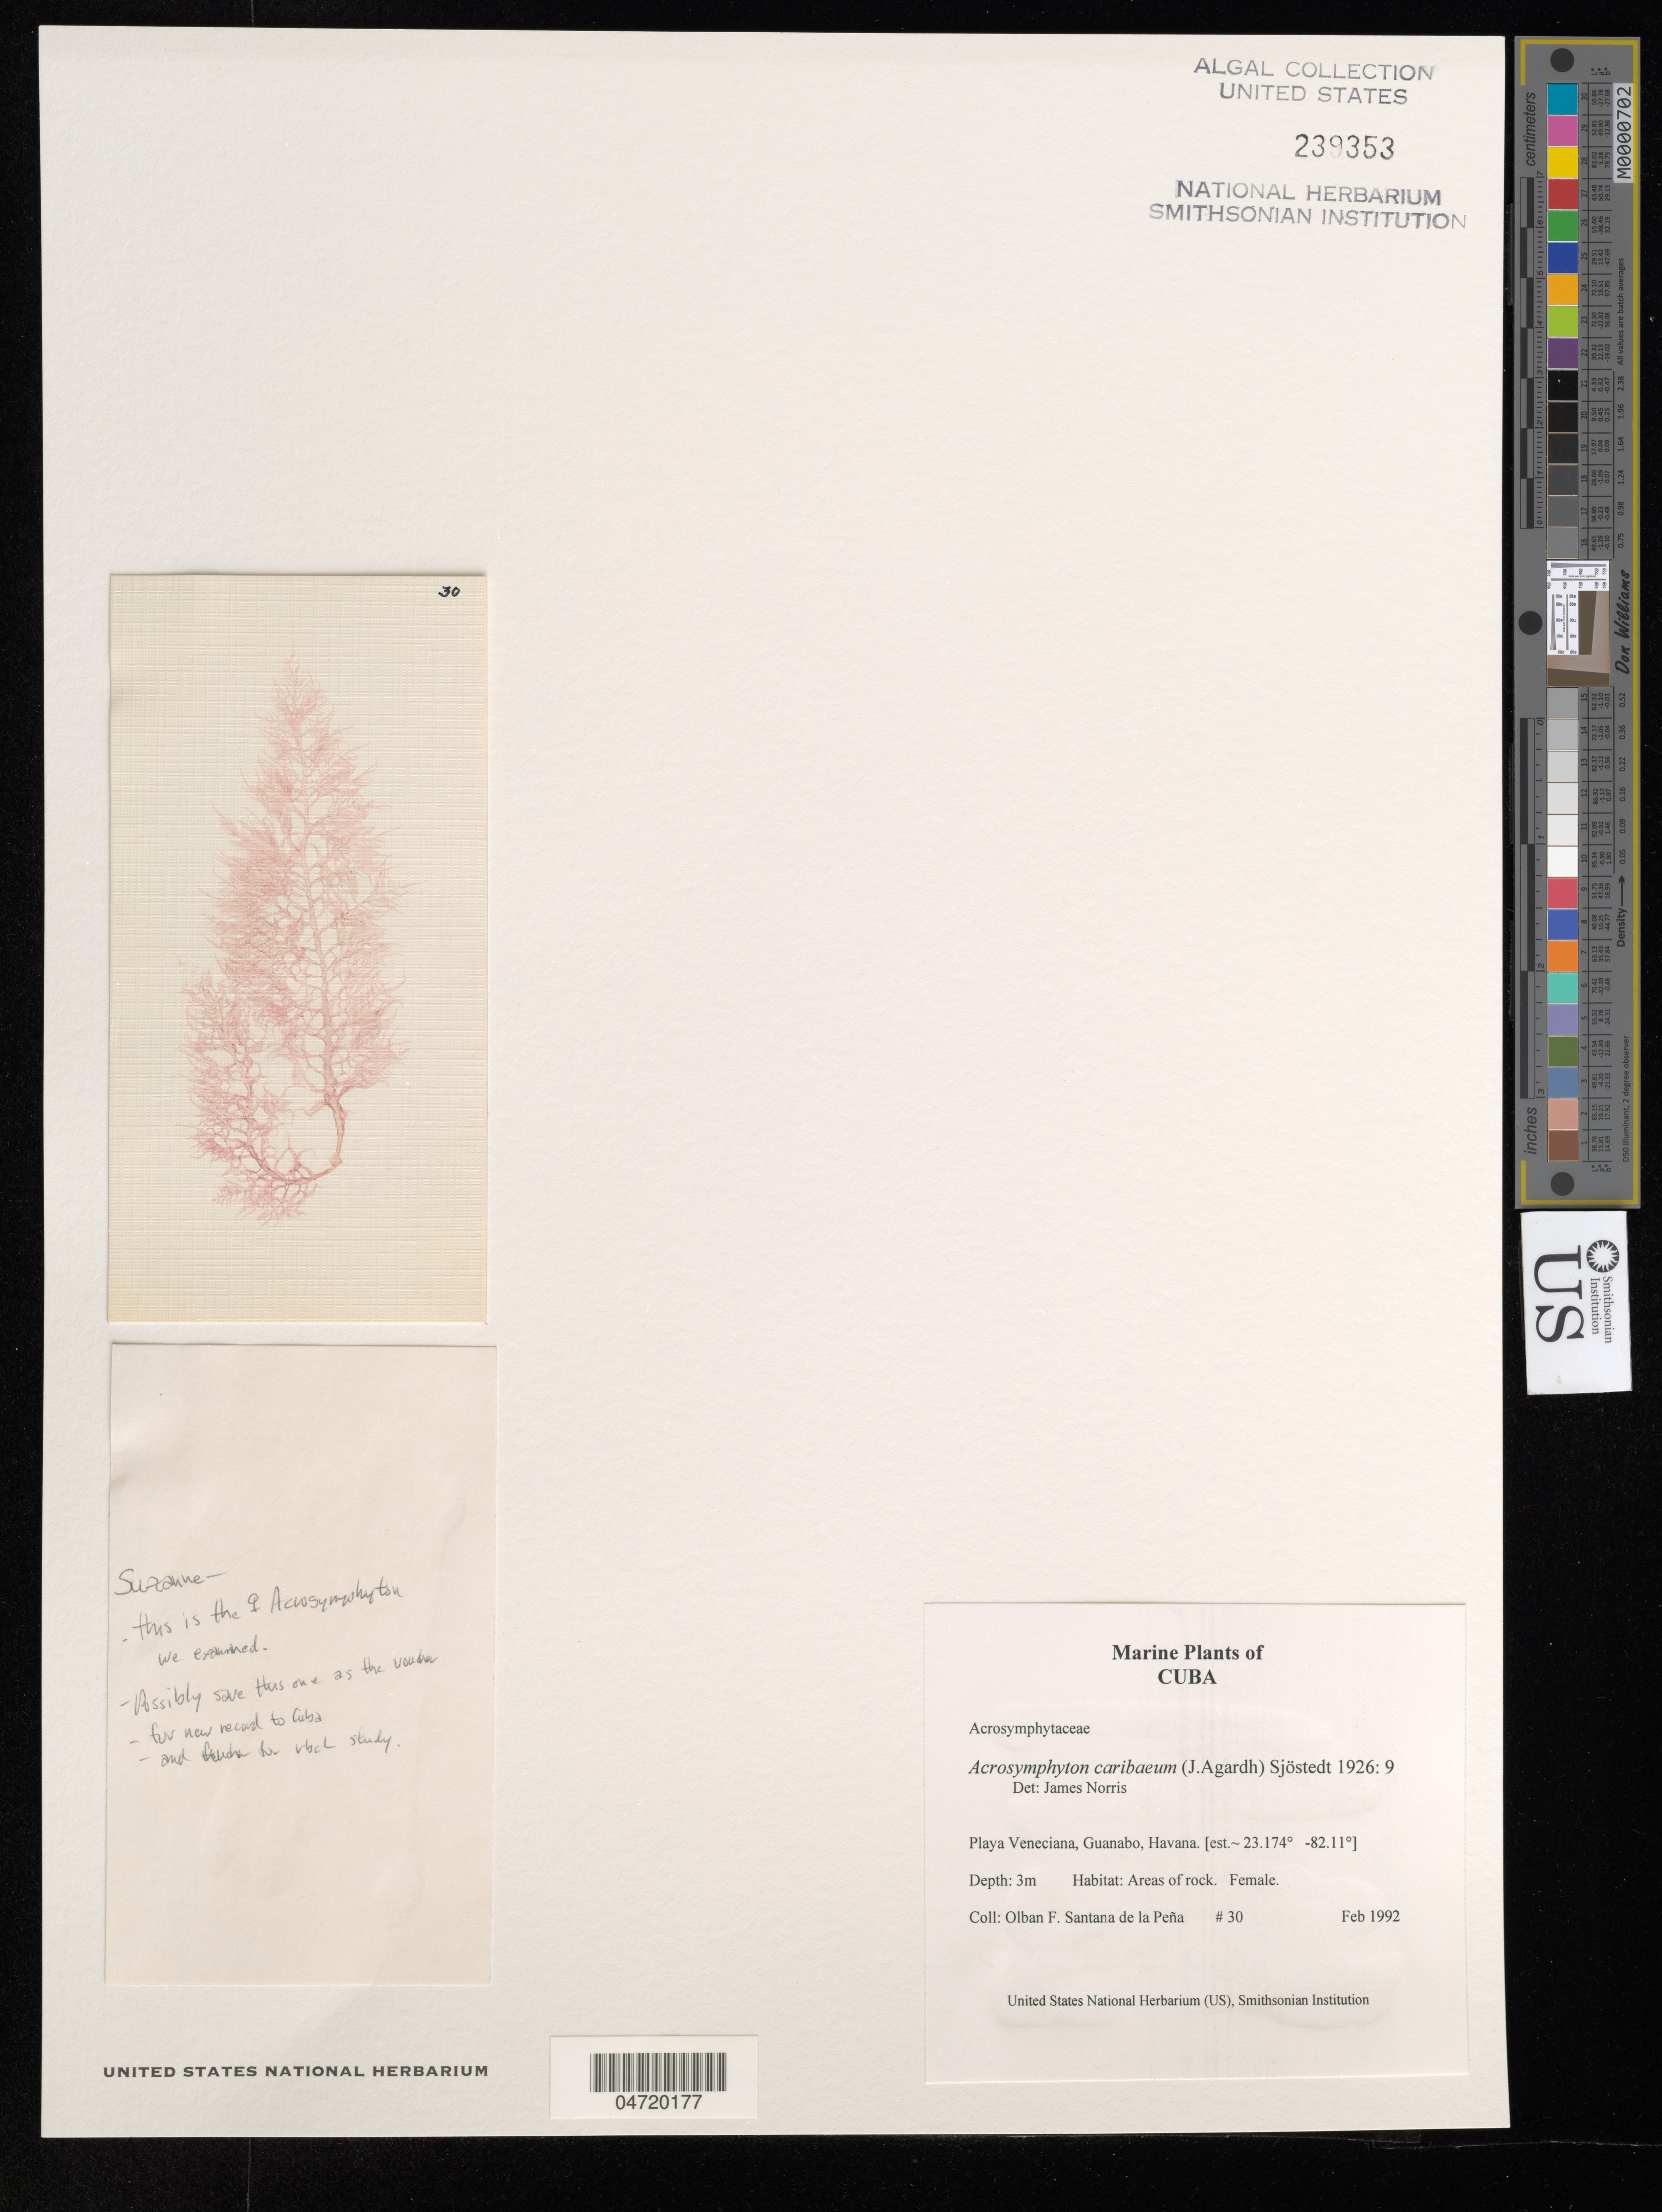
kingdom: Plantae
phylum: Rhodophyta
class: Florideophyceae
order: Acrosymphytales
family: Acrosymphytaceae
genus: Acrosymphyton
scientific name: Acrosymphyton caribaeum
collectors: O. Santana de la Peña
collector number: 30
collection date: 1992-02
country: Cuba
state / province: La Habana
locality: Playa Veneciana, Guanabo, Havana.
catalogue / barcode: US 239353